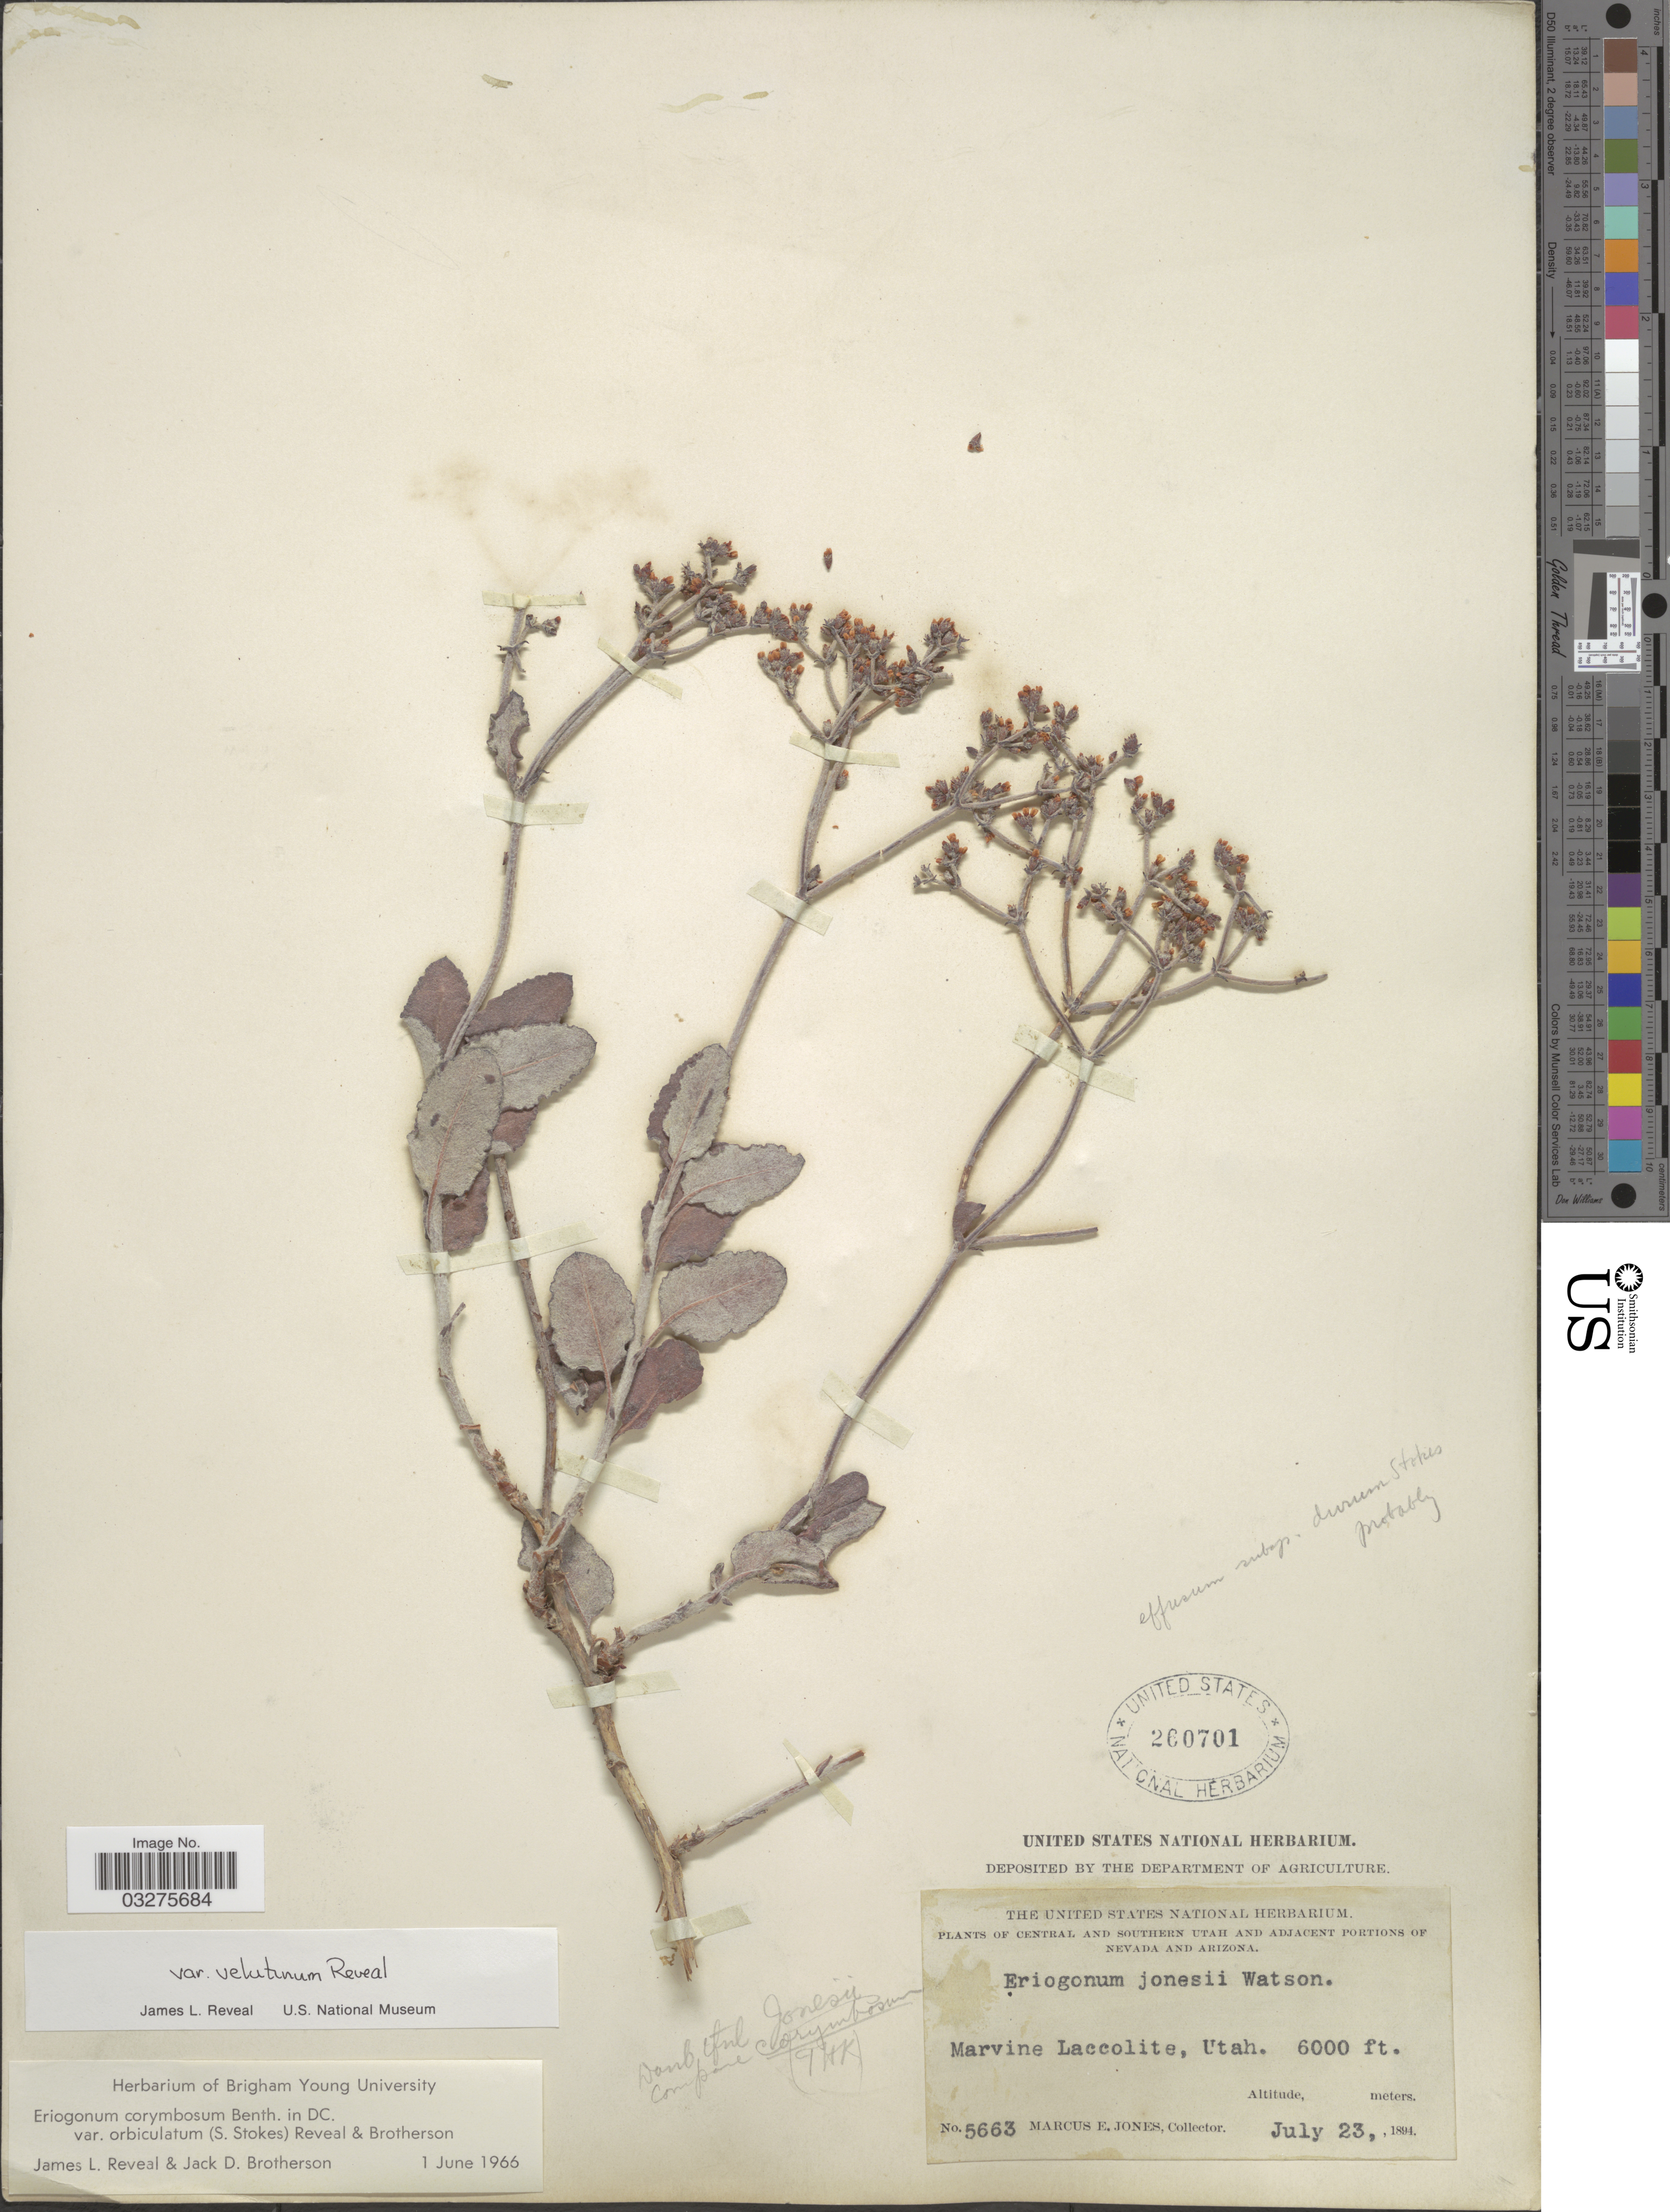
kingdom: Plantae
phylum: Tracheophyta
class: Magnoliopsida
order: Caryophyllales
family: Polygonaceae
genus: Eriogonum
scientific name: Eriogonum corymbosum var. velutinum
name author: Reveal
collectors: M. E. Jones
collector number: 5663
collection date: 1894-07-23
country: United States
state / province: Utah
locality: Marvine Laccolite. Central and Southern Utah.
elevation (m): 1829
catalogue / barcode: US 260701